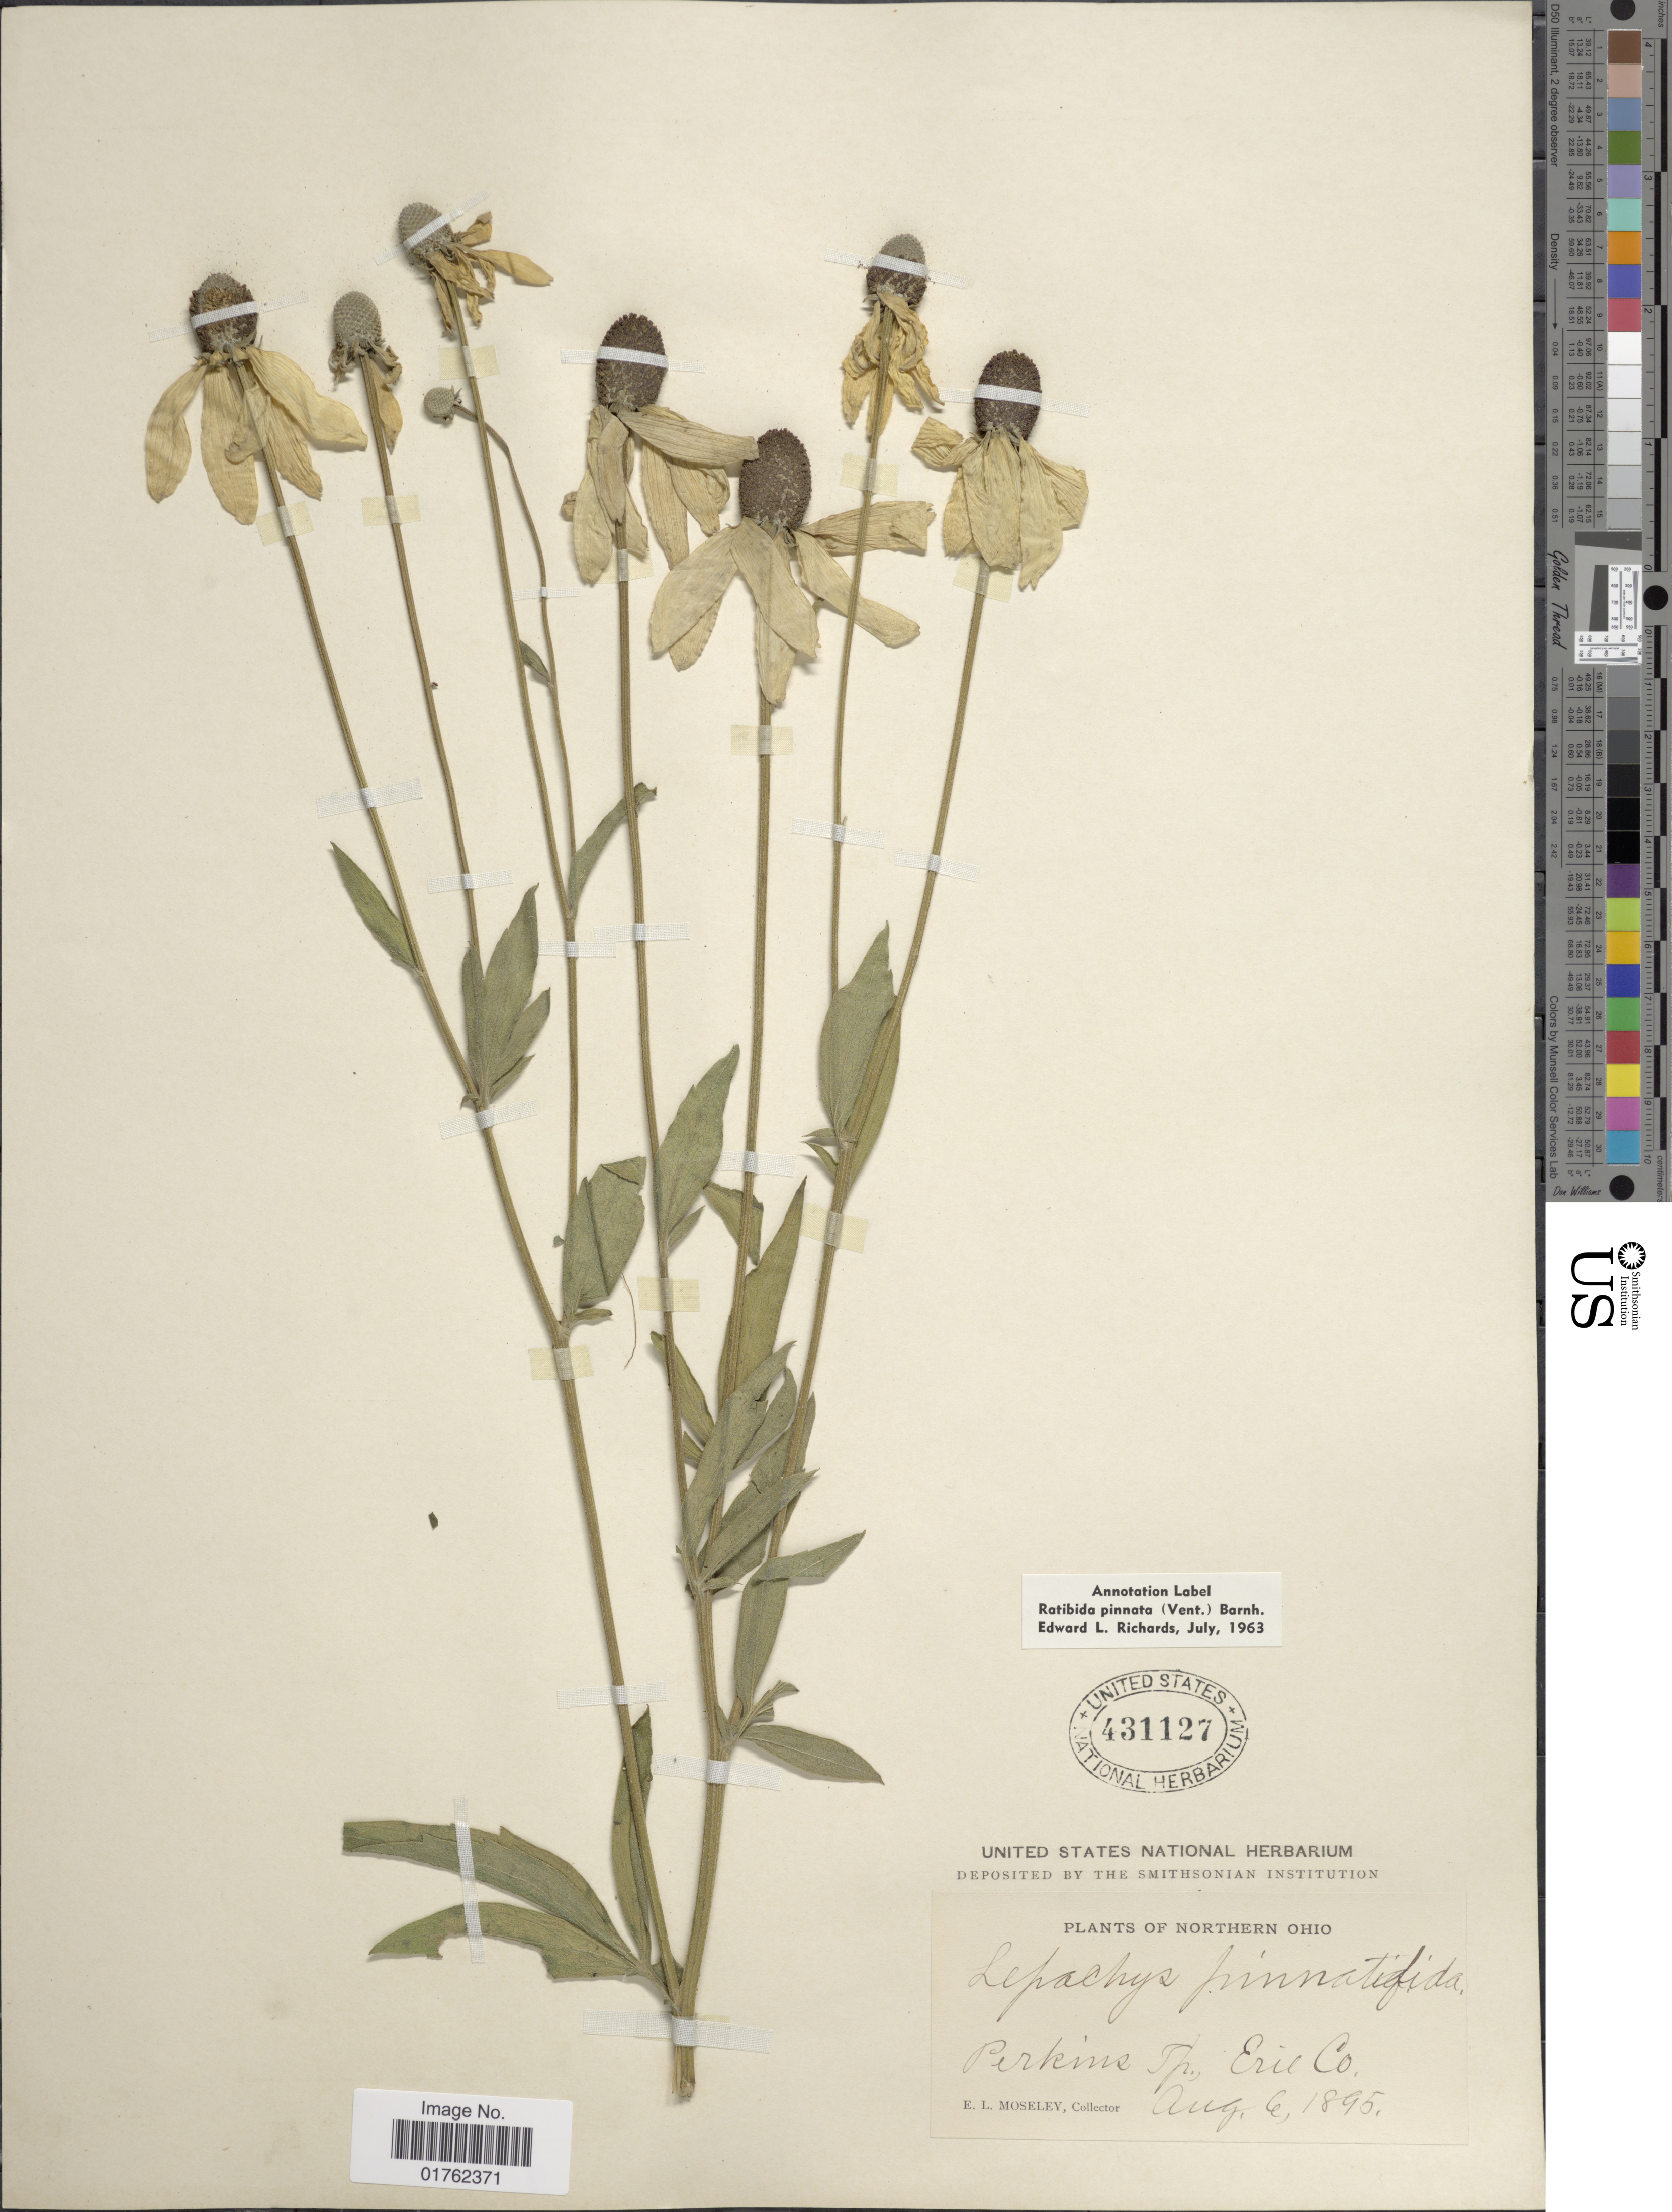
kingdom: Plantae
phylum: Tracheophyta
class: Magnoliopsida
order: Asterales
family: Asteraceae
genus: Ratibida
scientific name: Ratibida pinnata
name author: (Vent.) Barnhart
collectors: E. Moseley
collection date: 1895-08-06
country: United States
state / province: Ohio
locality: Northern Ohio, Perkins Tp., Erie Co.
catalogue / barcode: US 431127